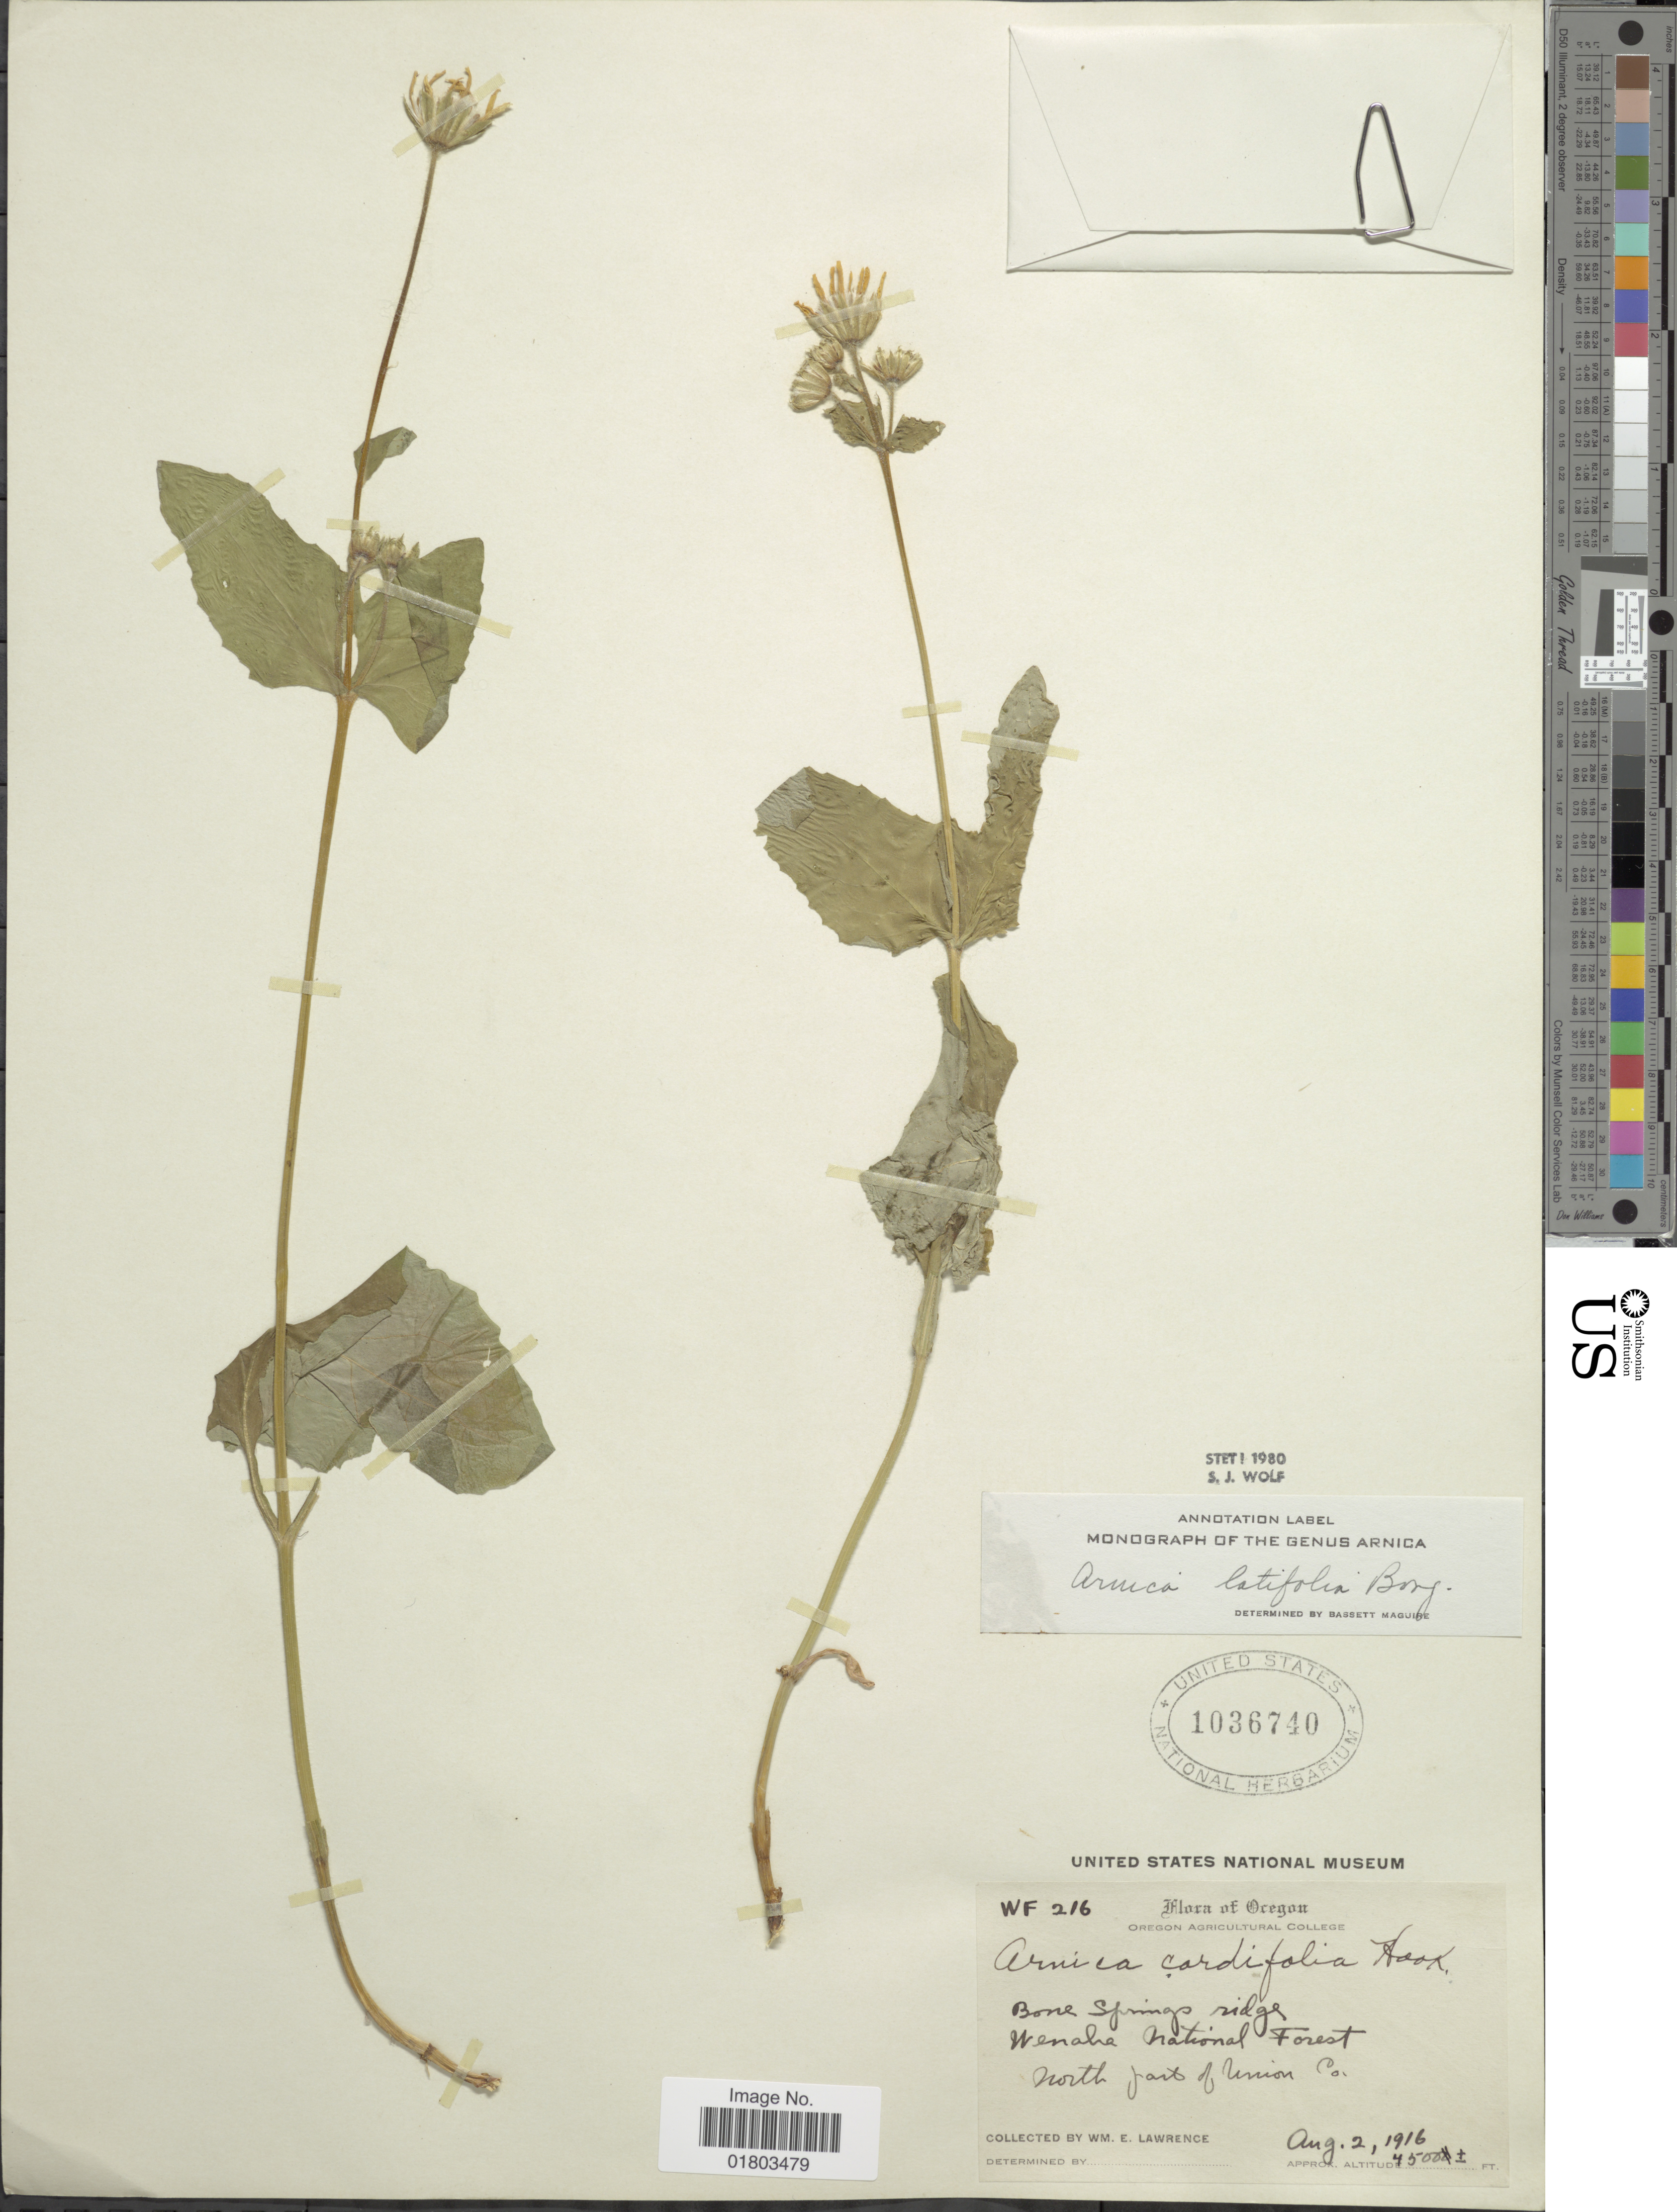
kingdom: Plantae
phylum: Tracheophyta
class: Magnoliopsida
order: Asterales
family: Asteraceae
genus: Arnica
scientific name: Arnica latifolia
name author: Bong.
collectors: W. Lawrence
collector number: WF 216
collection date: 1916-08-02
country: United States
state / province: Oregon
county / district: Union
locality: Bone Springs ridge, Wenaha National Forest north part of Union Co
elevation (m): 1372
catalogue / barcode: US 1036740